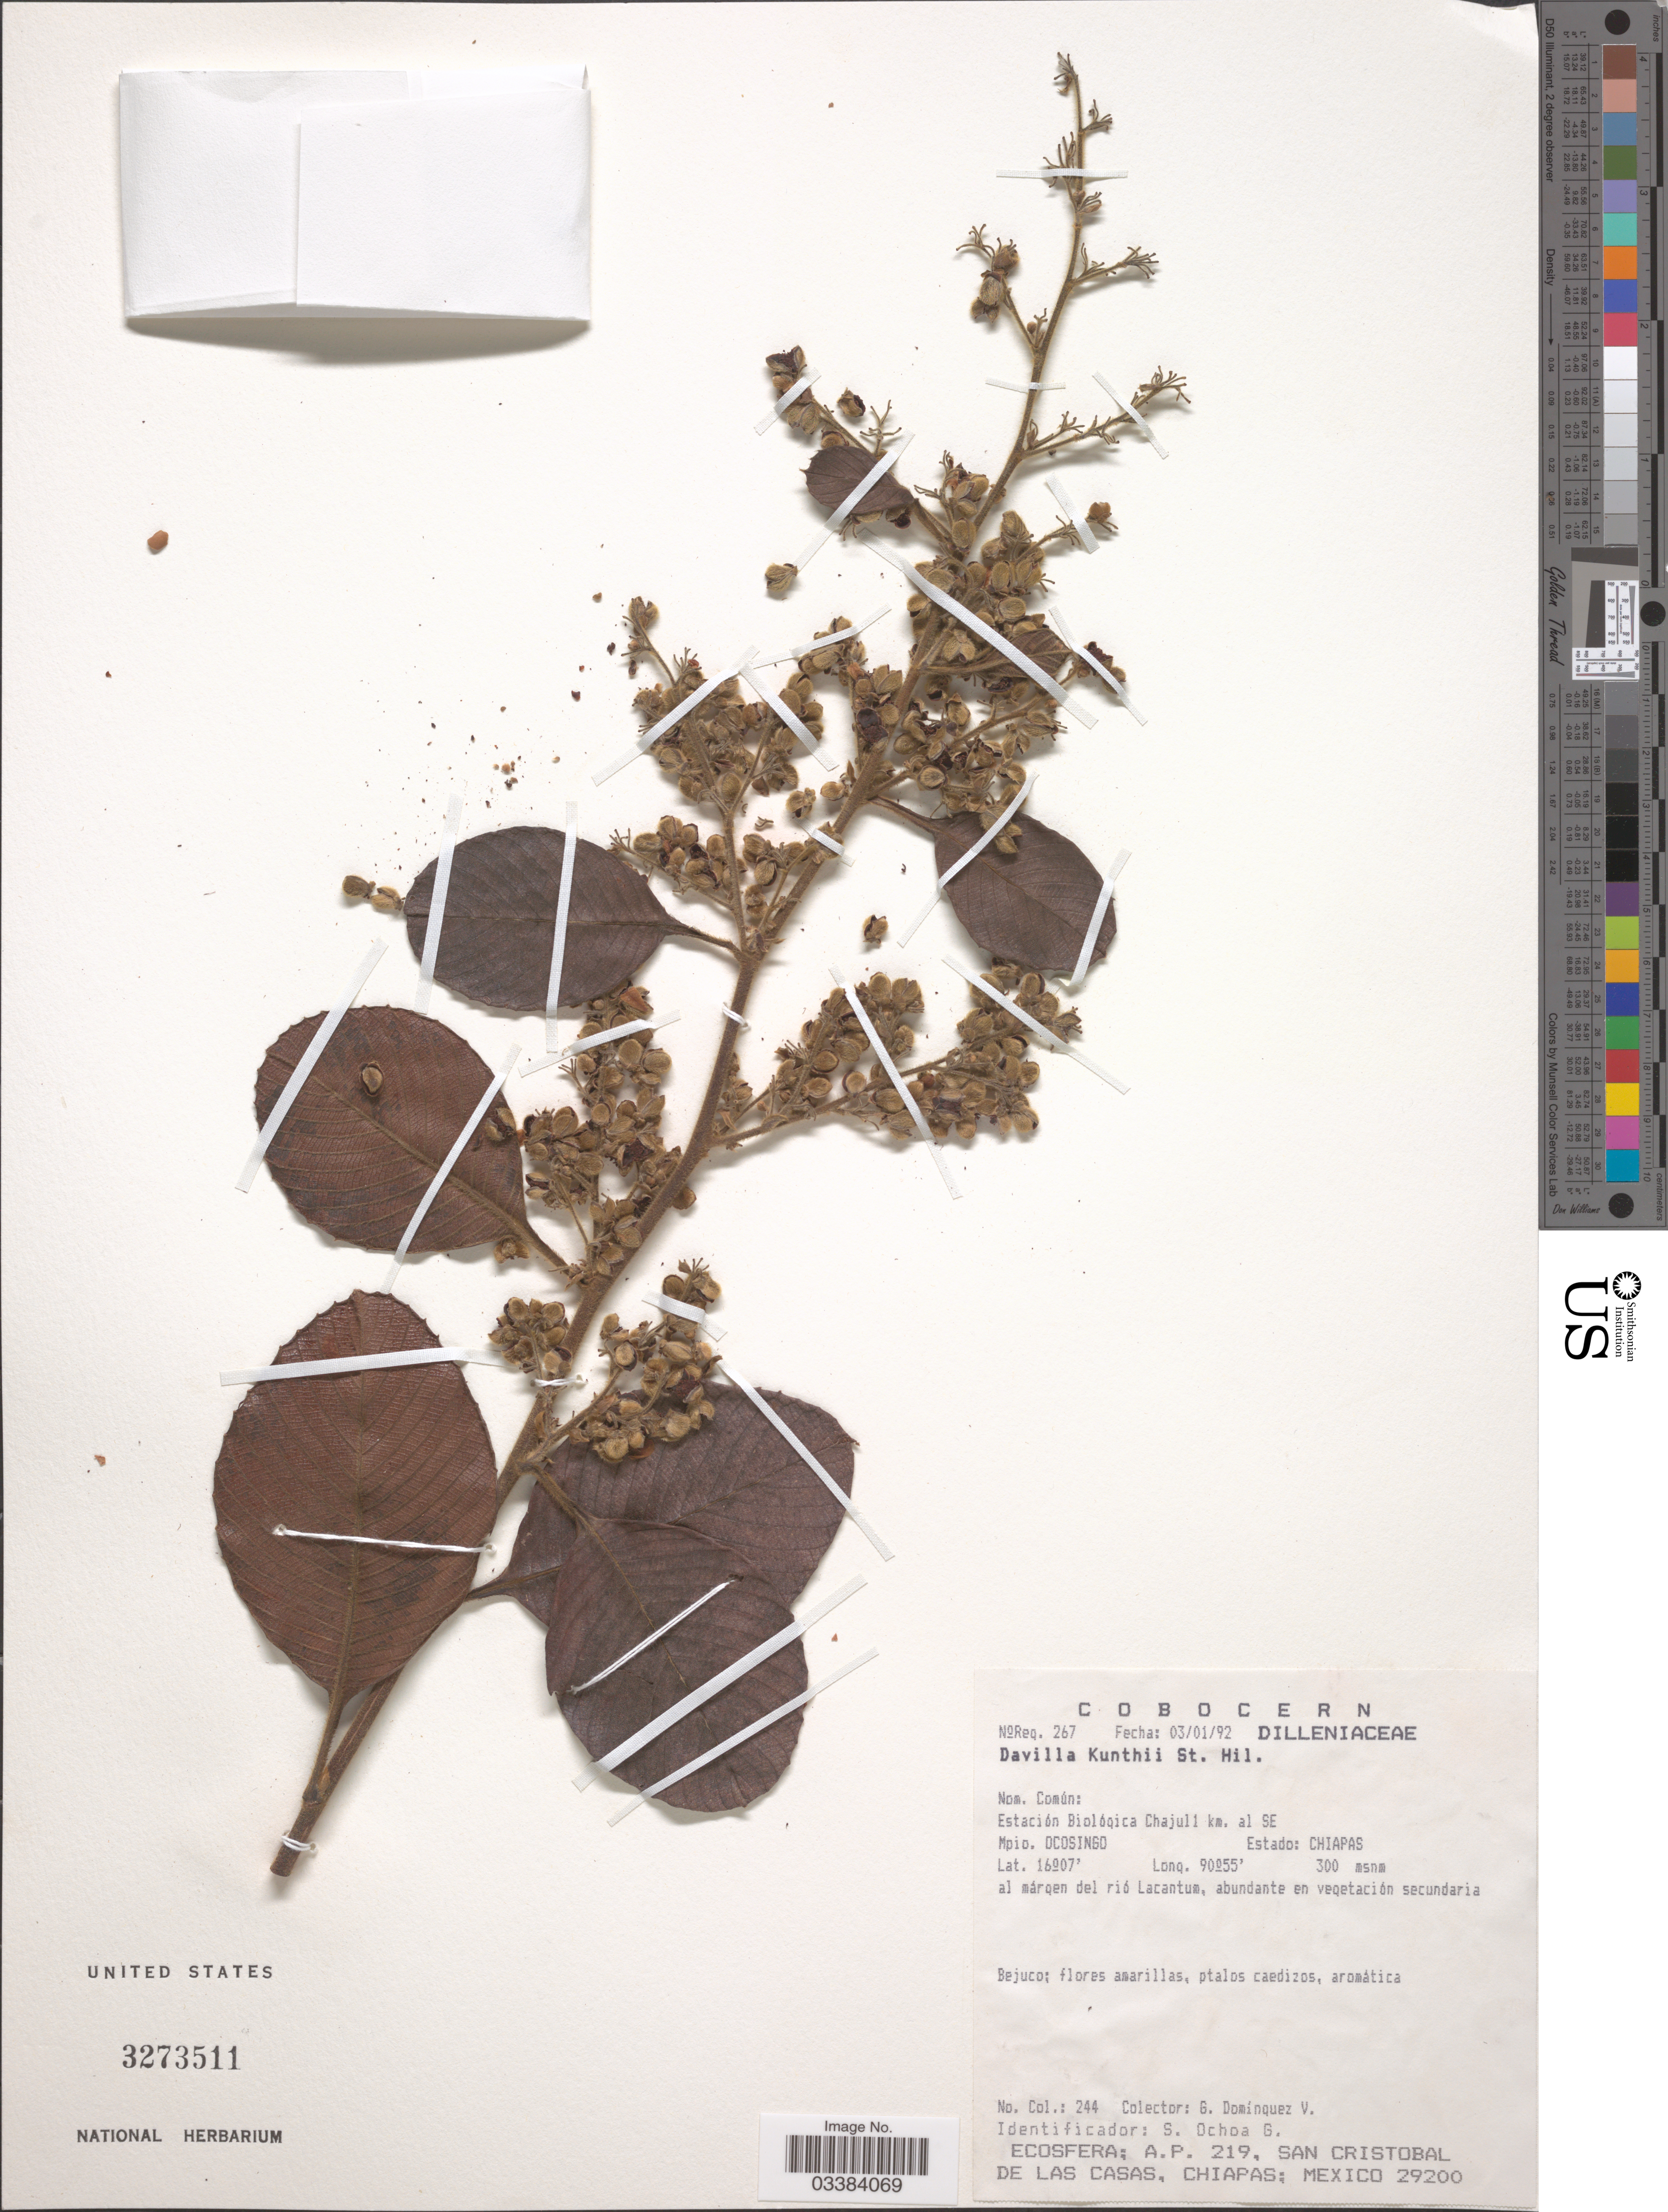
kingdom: Plantae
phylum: Tracheophyta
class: Magnoliopsida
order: Dilleniales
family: Dilleniaceae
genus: Davilla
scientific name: Davilla kunthii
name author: A. St.-Hil.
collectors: G. Dominquez V.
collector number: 244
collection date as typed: Transcribed d/m/y: 3/1/92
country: Mexico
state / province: Chiapas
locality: Estación Biológica Chajuli 1 km. al SE Mpio. Ocosingo.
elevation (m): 300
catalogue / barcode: US 3273511